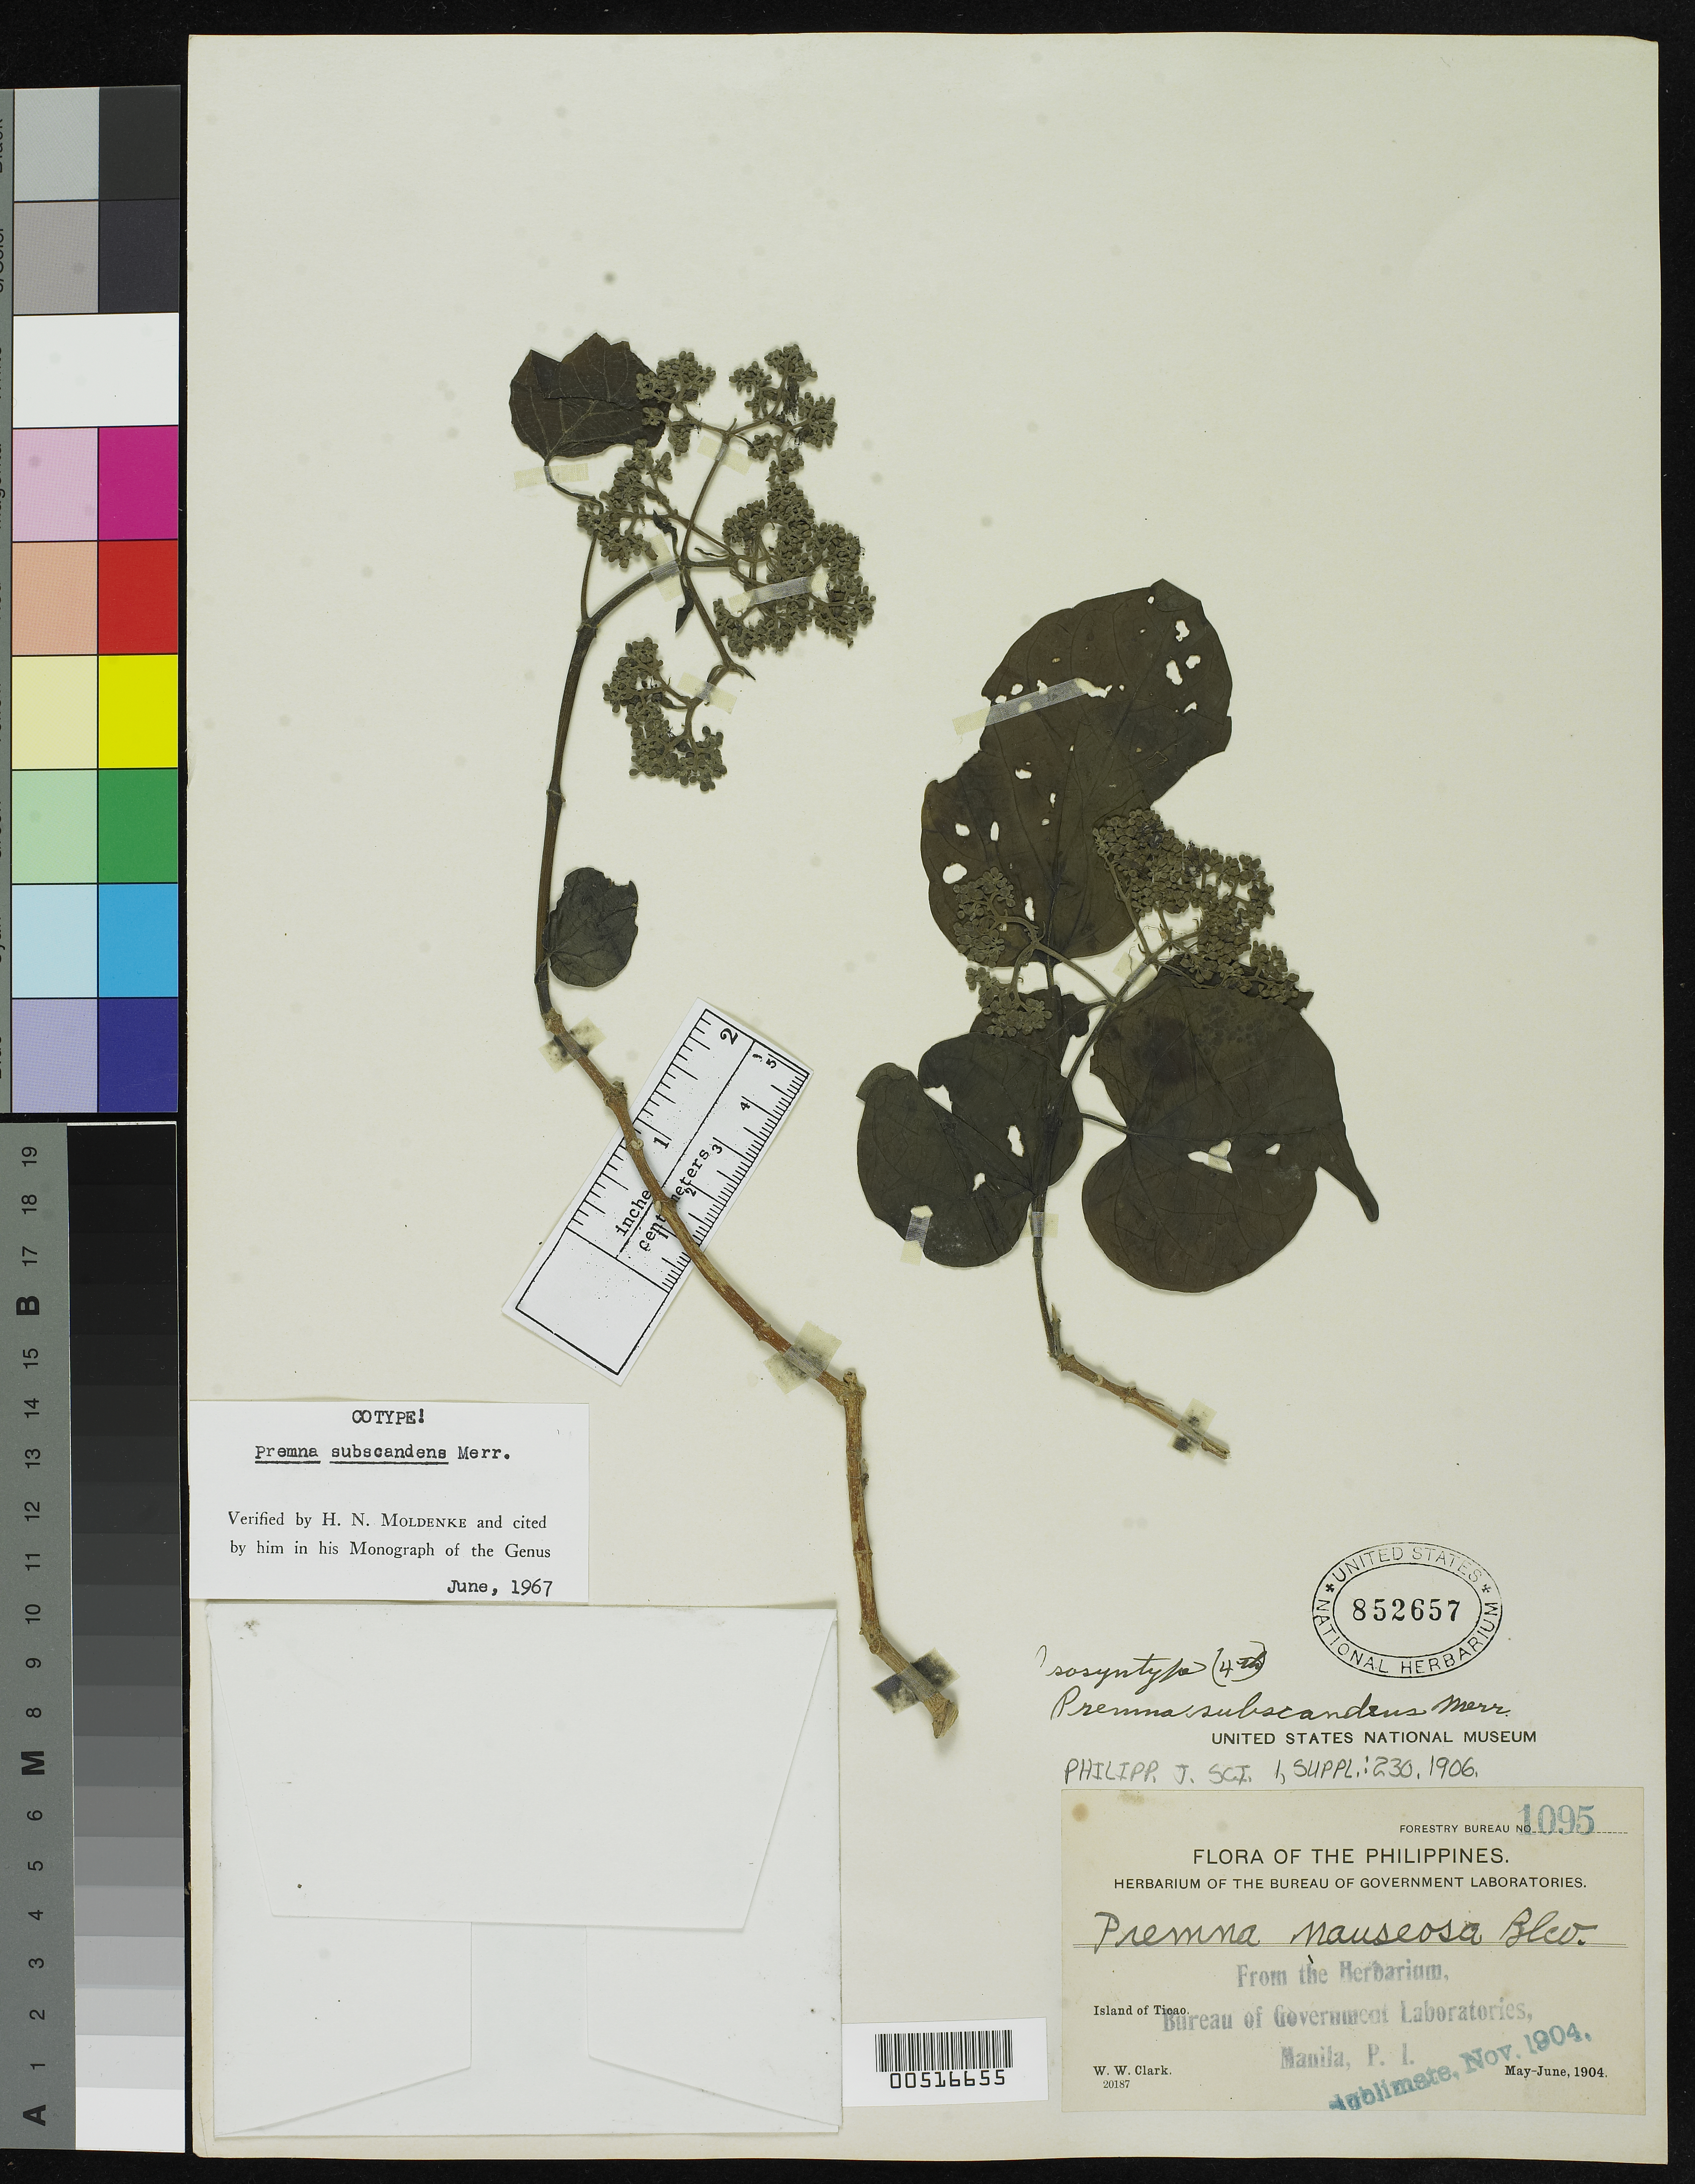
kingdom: Plantae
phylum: Tracheophyta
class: Magnoliopsida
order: Lamiales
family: Lamiaceae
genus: Premna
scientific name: Premna subscandens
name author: Merr.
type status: Isosyntype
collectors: W. W. Clark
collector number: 1095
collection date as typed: May 1904 to -- Jun 1904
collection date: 1904-05/1904-06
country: Philippines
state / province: Bicol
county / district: Masbate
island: Ticao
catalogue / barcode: US 852657